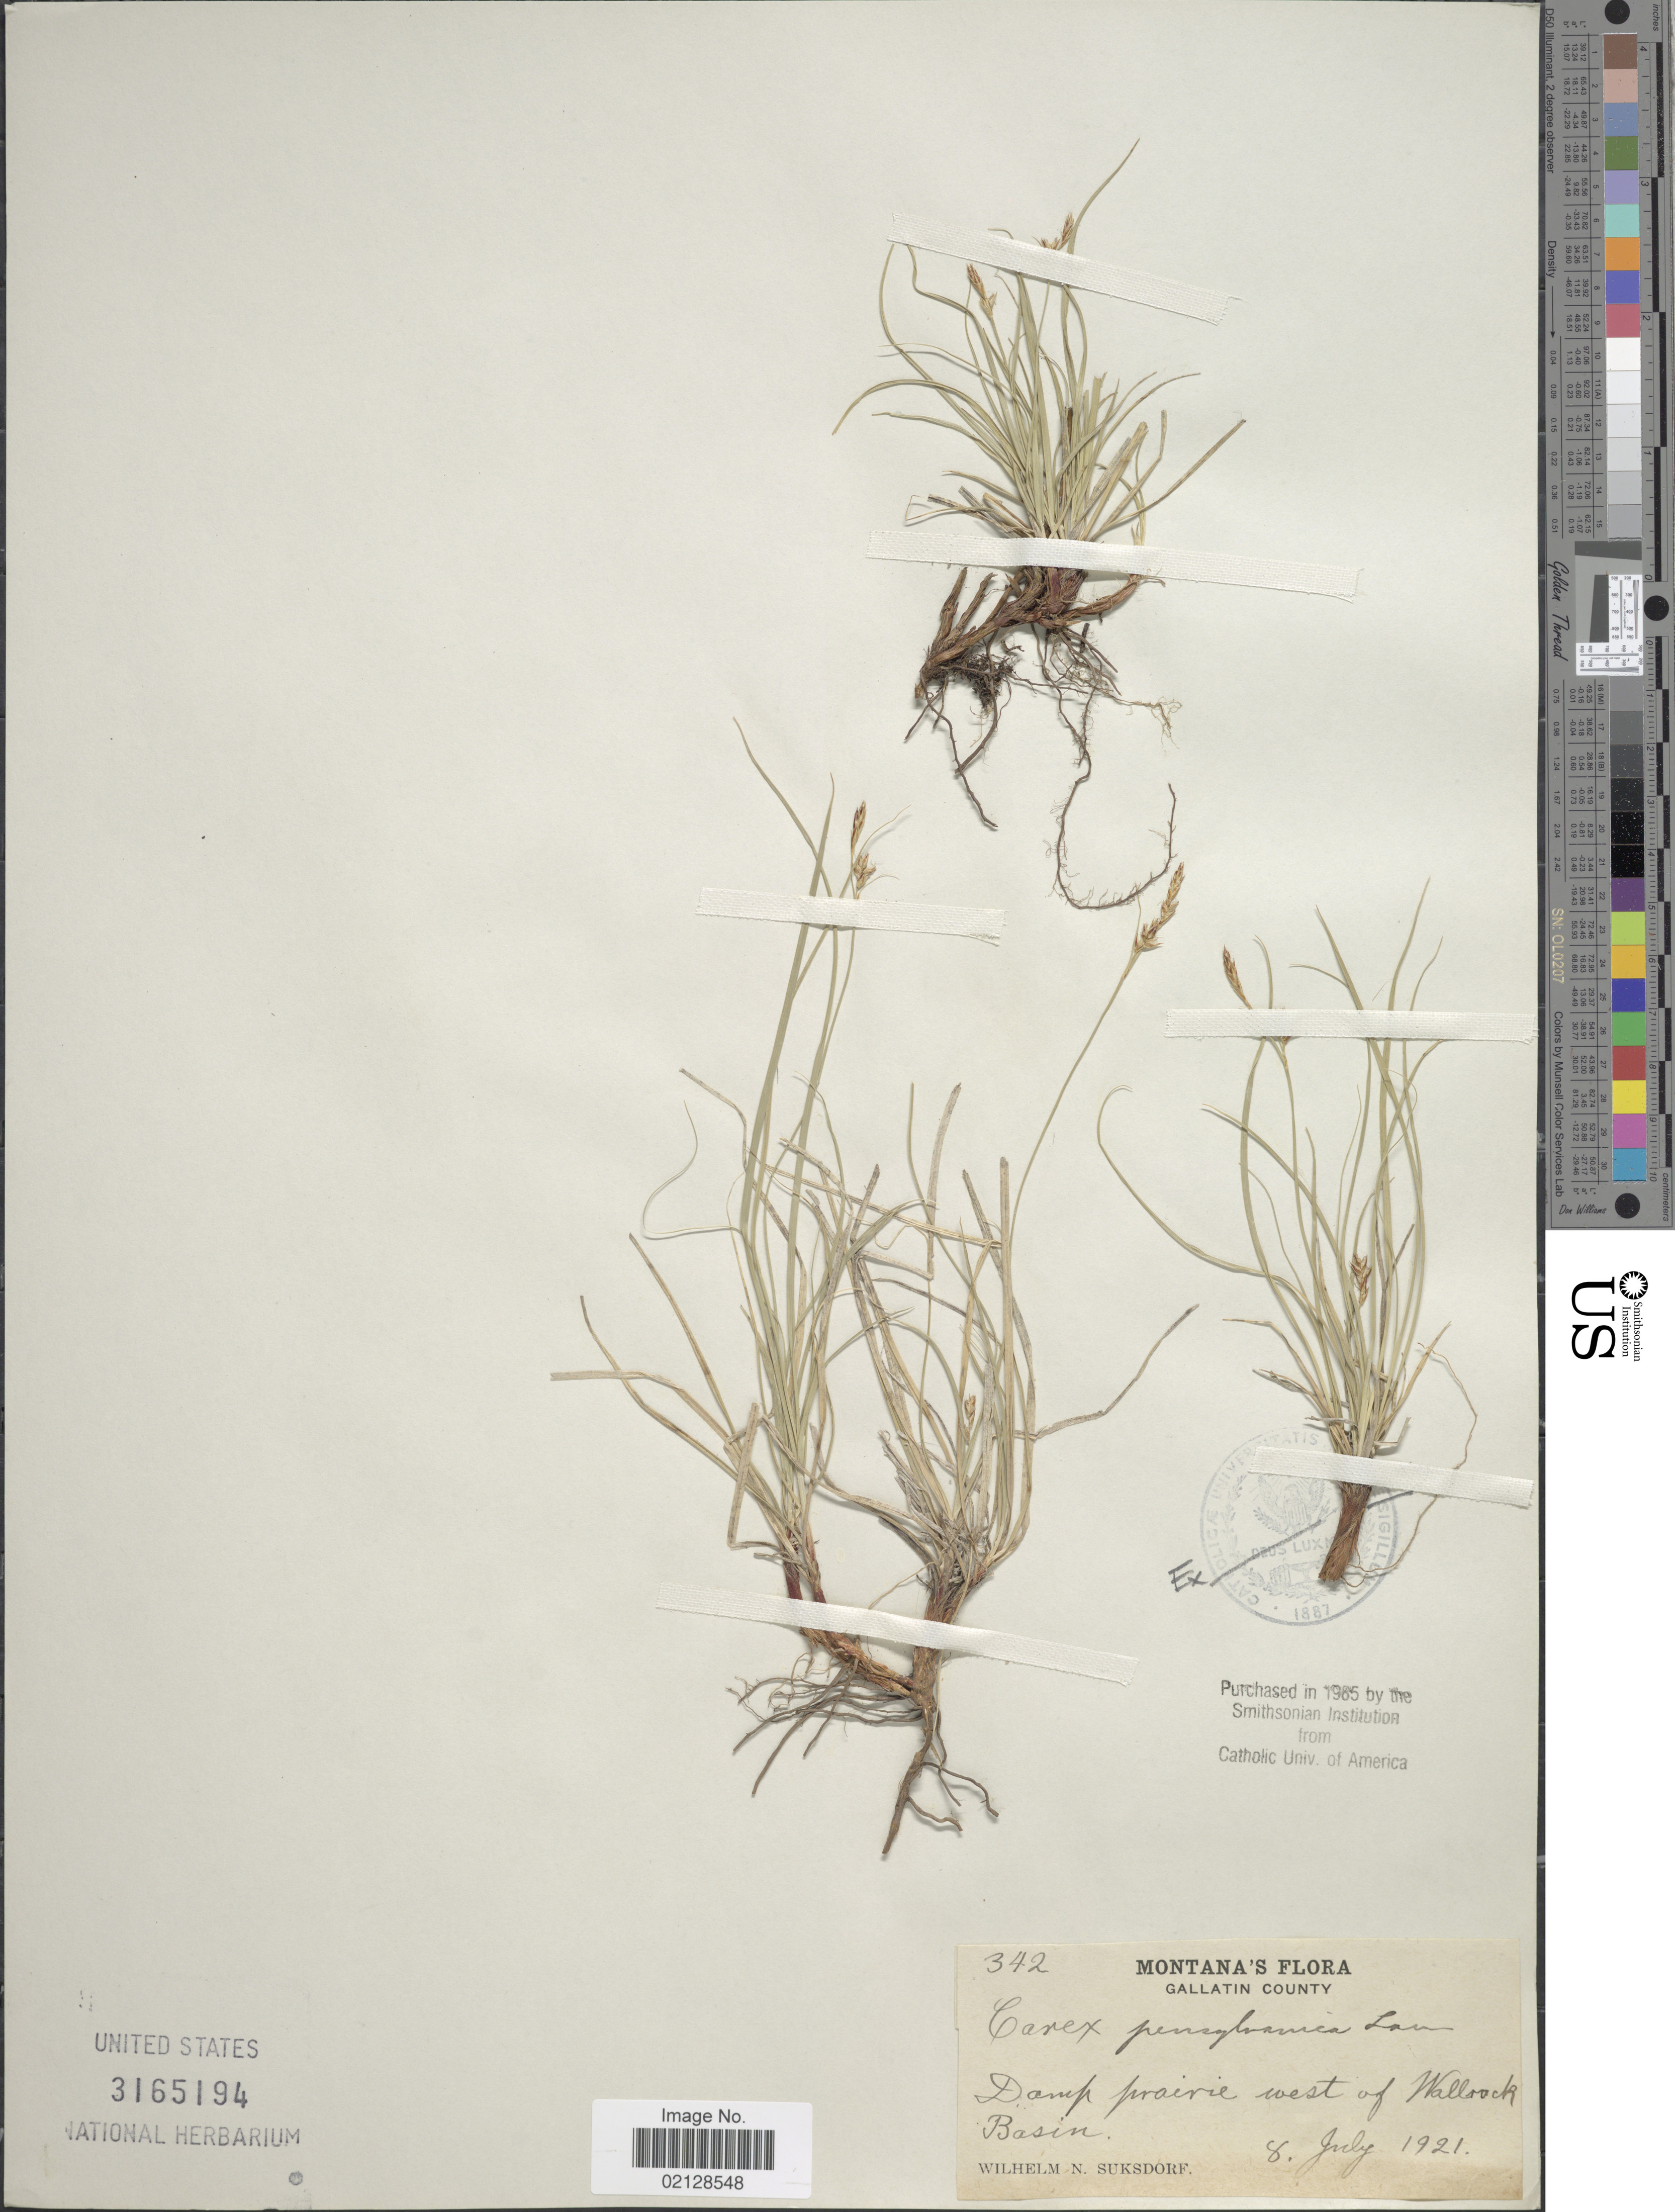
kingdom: Plantae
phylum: Tracheophyta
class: Liliopsida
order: Poales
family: Cyperaceae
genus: Carex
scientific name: Carex pensylvanica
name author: Lam.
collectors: W. N. Suksdorf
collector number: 342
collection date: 1921-07-08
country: United States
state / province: Montana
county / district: Gallatin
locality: Damp prairie west of Wallrock Basin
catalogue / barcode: US 3165194